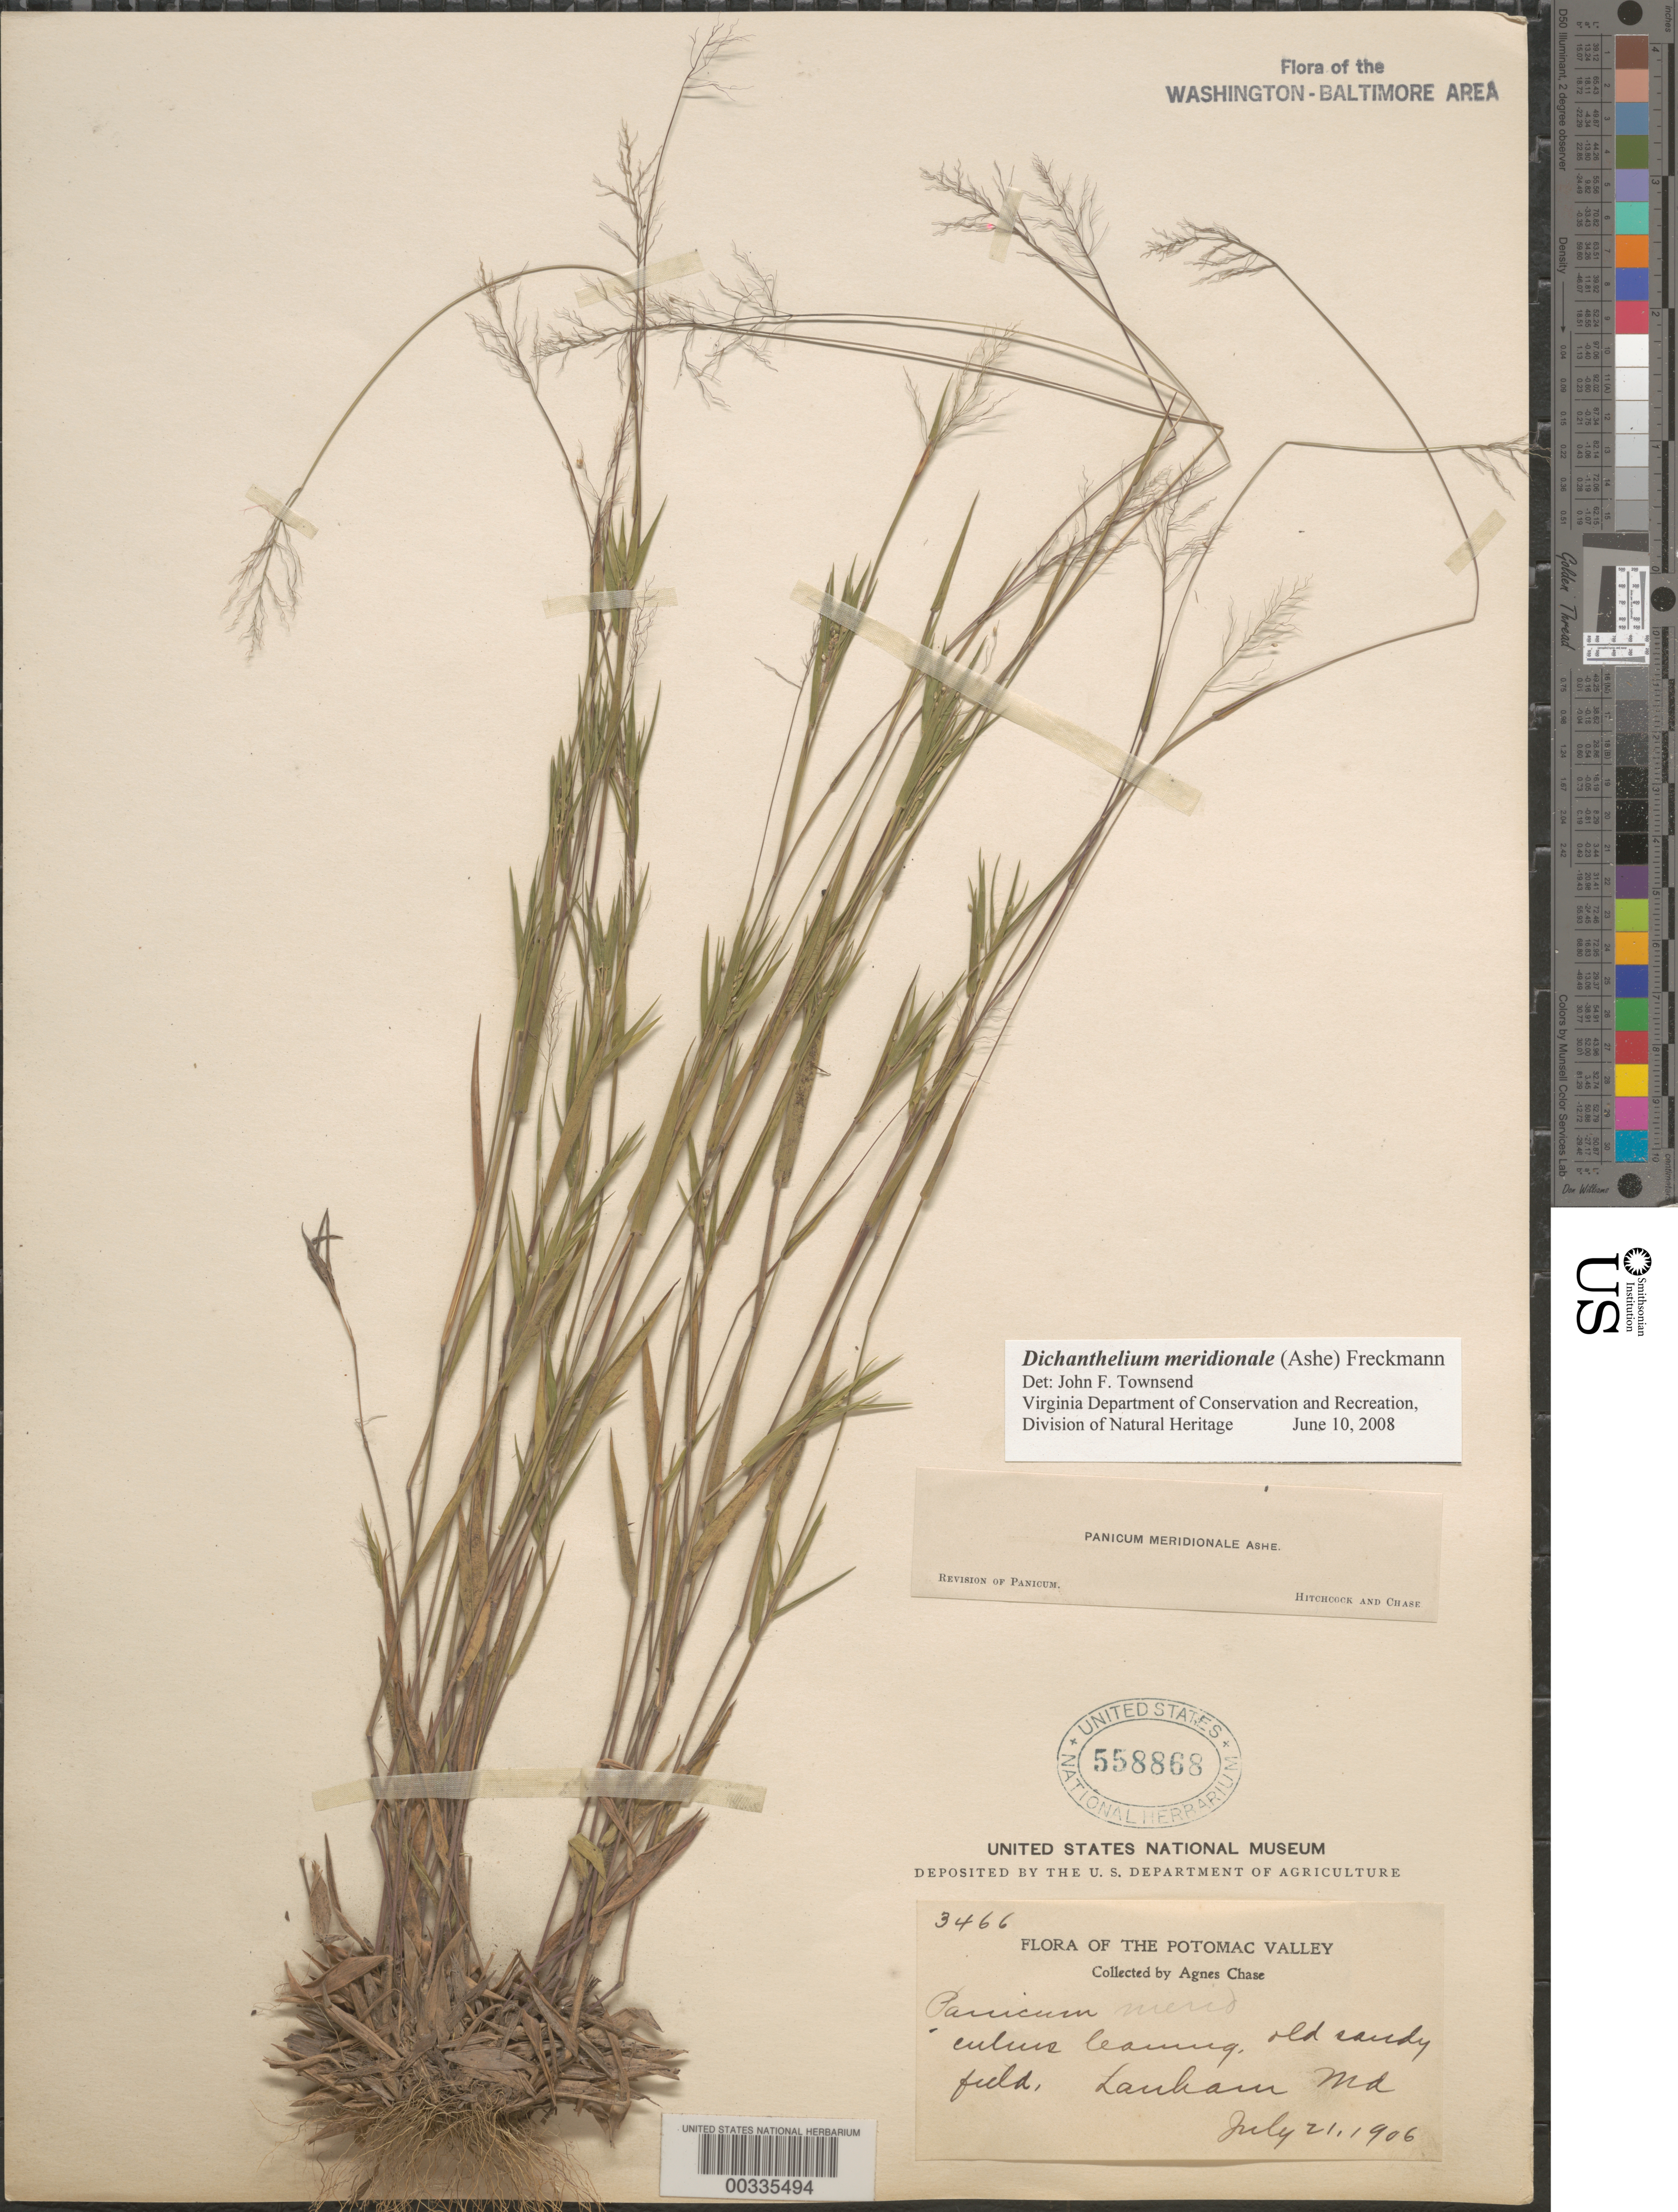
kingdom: Plantae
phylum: Tracheophyta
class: Liliopsida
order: Poales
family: Poaceae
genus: Dichanthelium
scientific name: Dichanthelium meridionale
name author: (Ashe) Freckmann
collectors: A. Chase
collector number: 3466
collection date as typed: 21 Jul 1906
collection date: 1906-07-21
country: United States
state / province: Maryland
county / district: Prince George's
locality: Lanham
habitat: Old sandy field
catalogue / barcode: US 558868